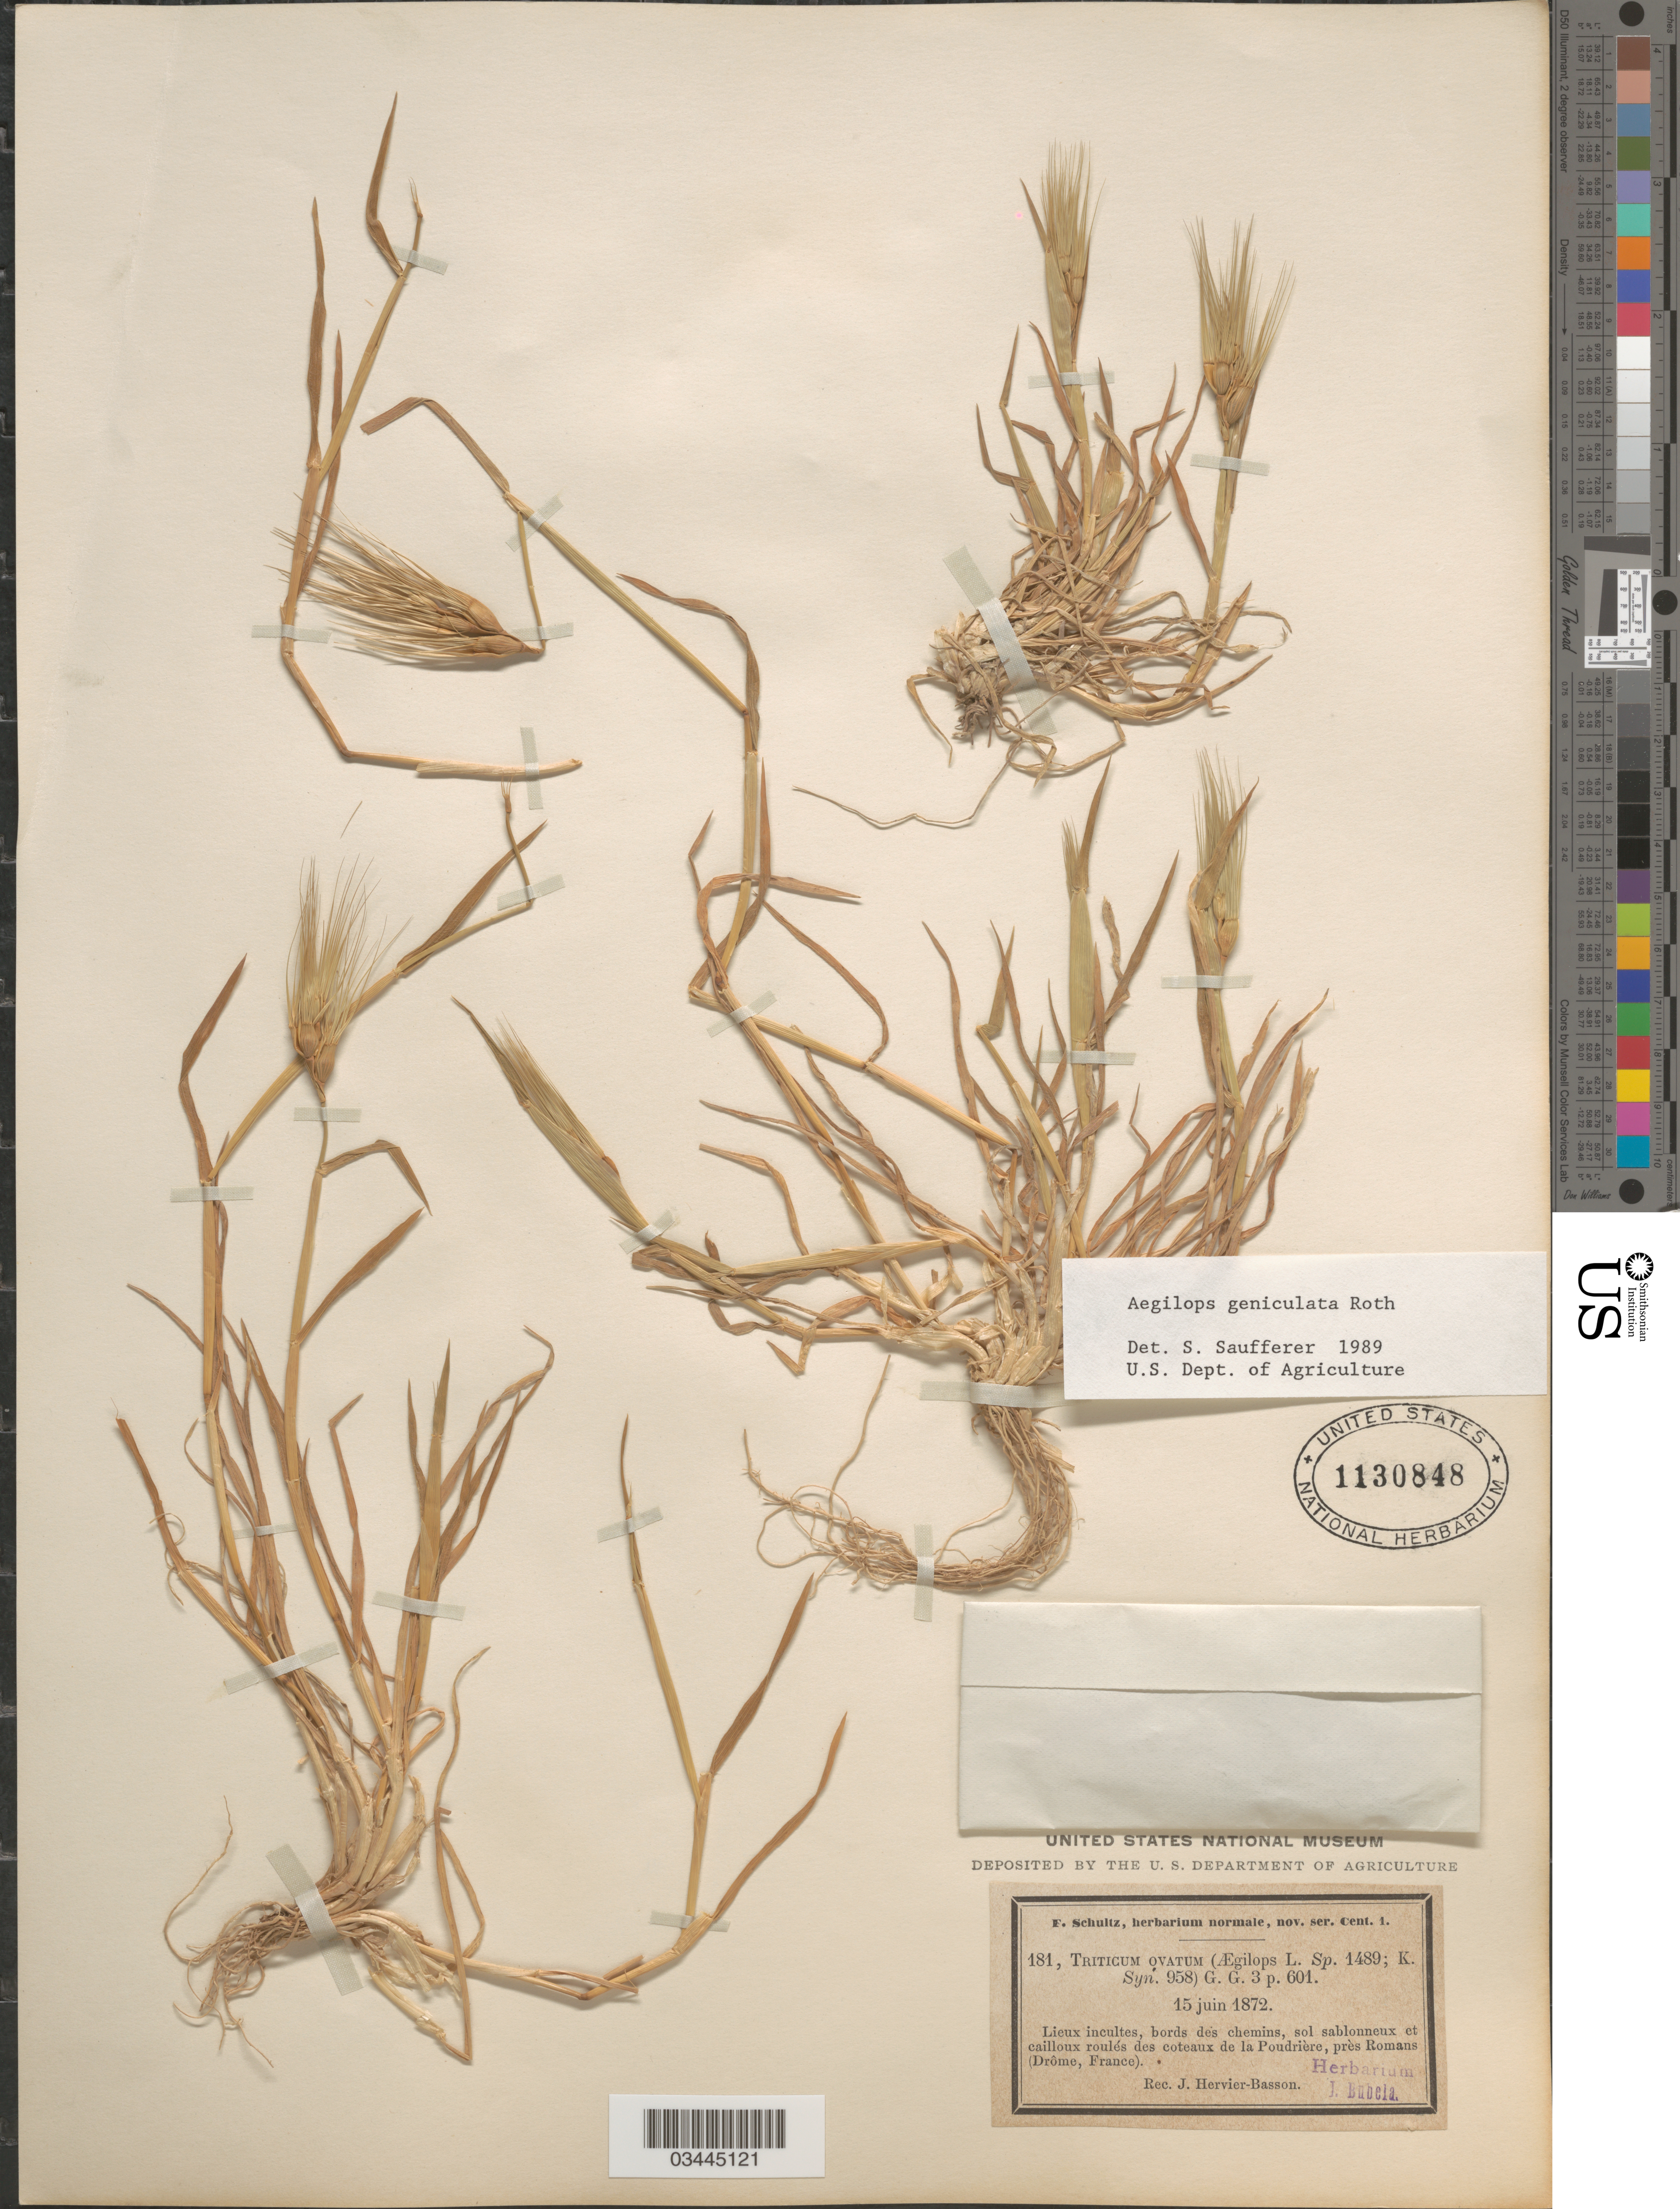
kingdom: Plantae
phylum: Tracheophyta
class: Liliopsida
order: Poales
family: Poaceae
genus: Aegilops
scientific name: Aegilops geniculata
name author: Roth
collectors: J. Hervier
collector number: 181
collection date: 1872-06-15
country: France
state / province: Auvergne-Rhône-Alpes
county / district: Drôme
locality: Lieux incultes, bords des chemins, sol sablonneux et cailloux roulés des coteaux de la Poudrière, près Romans (Drôme).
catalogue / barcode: US 1130848